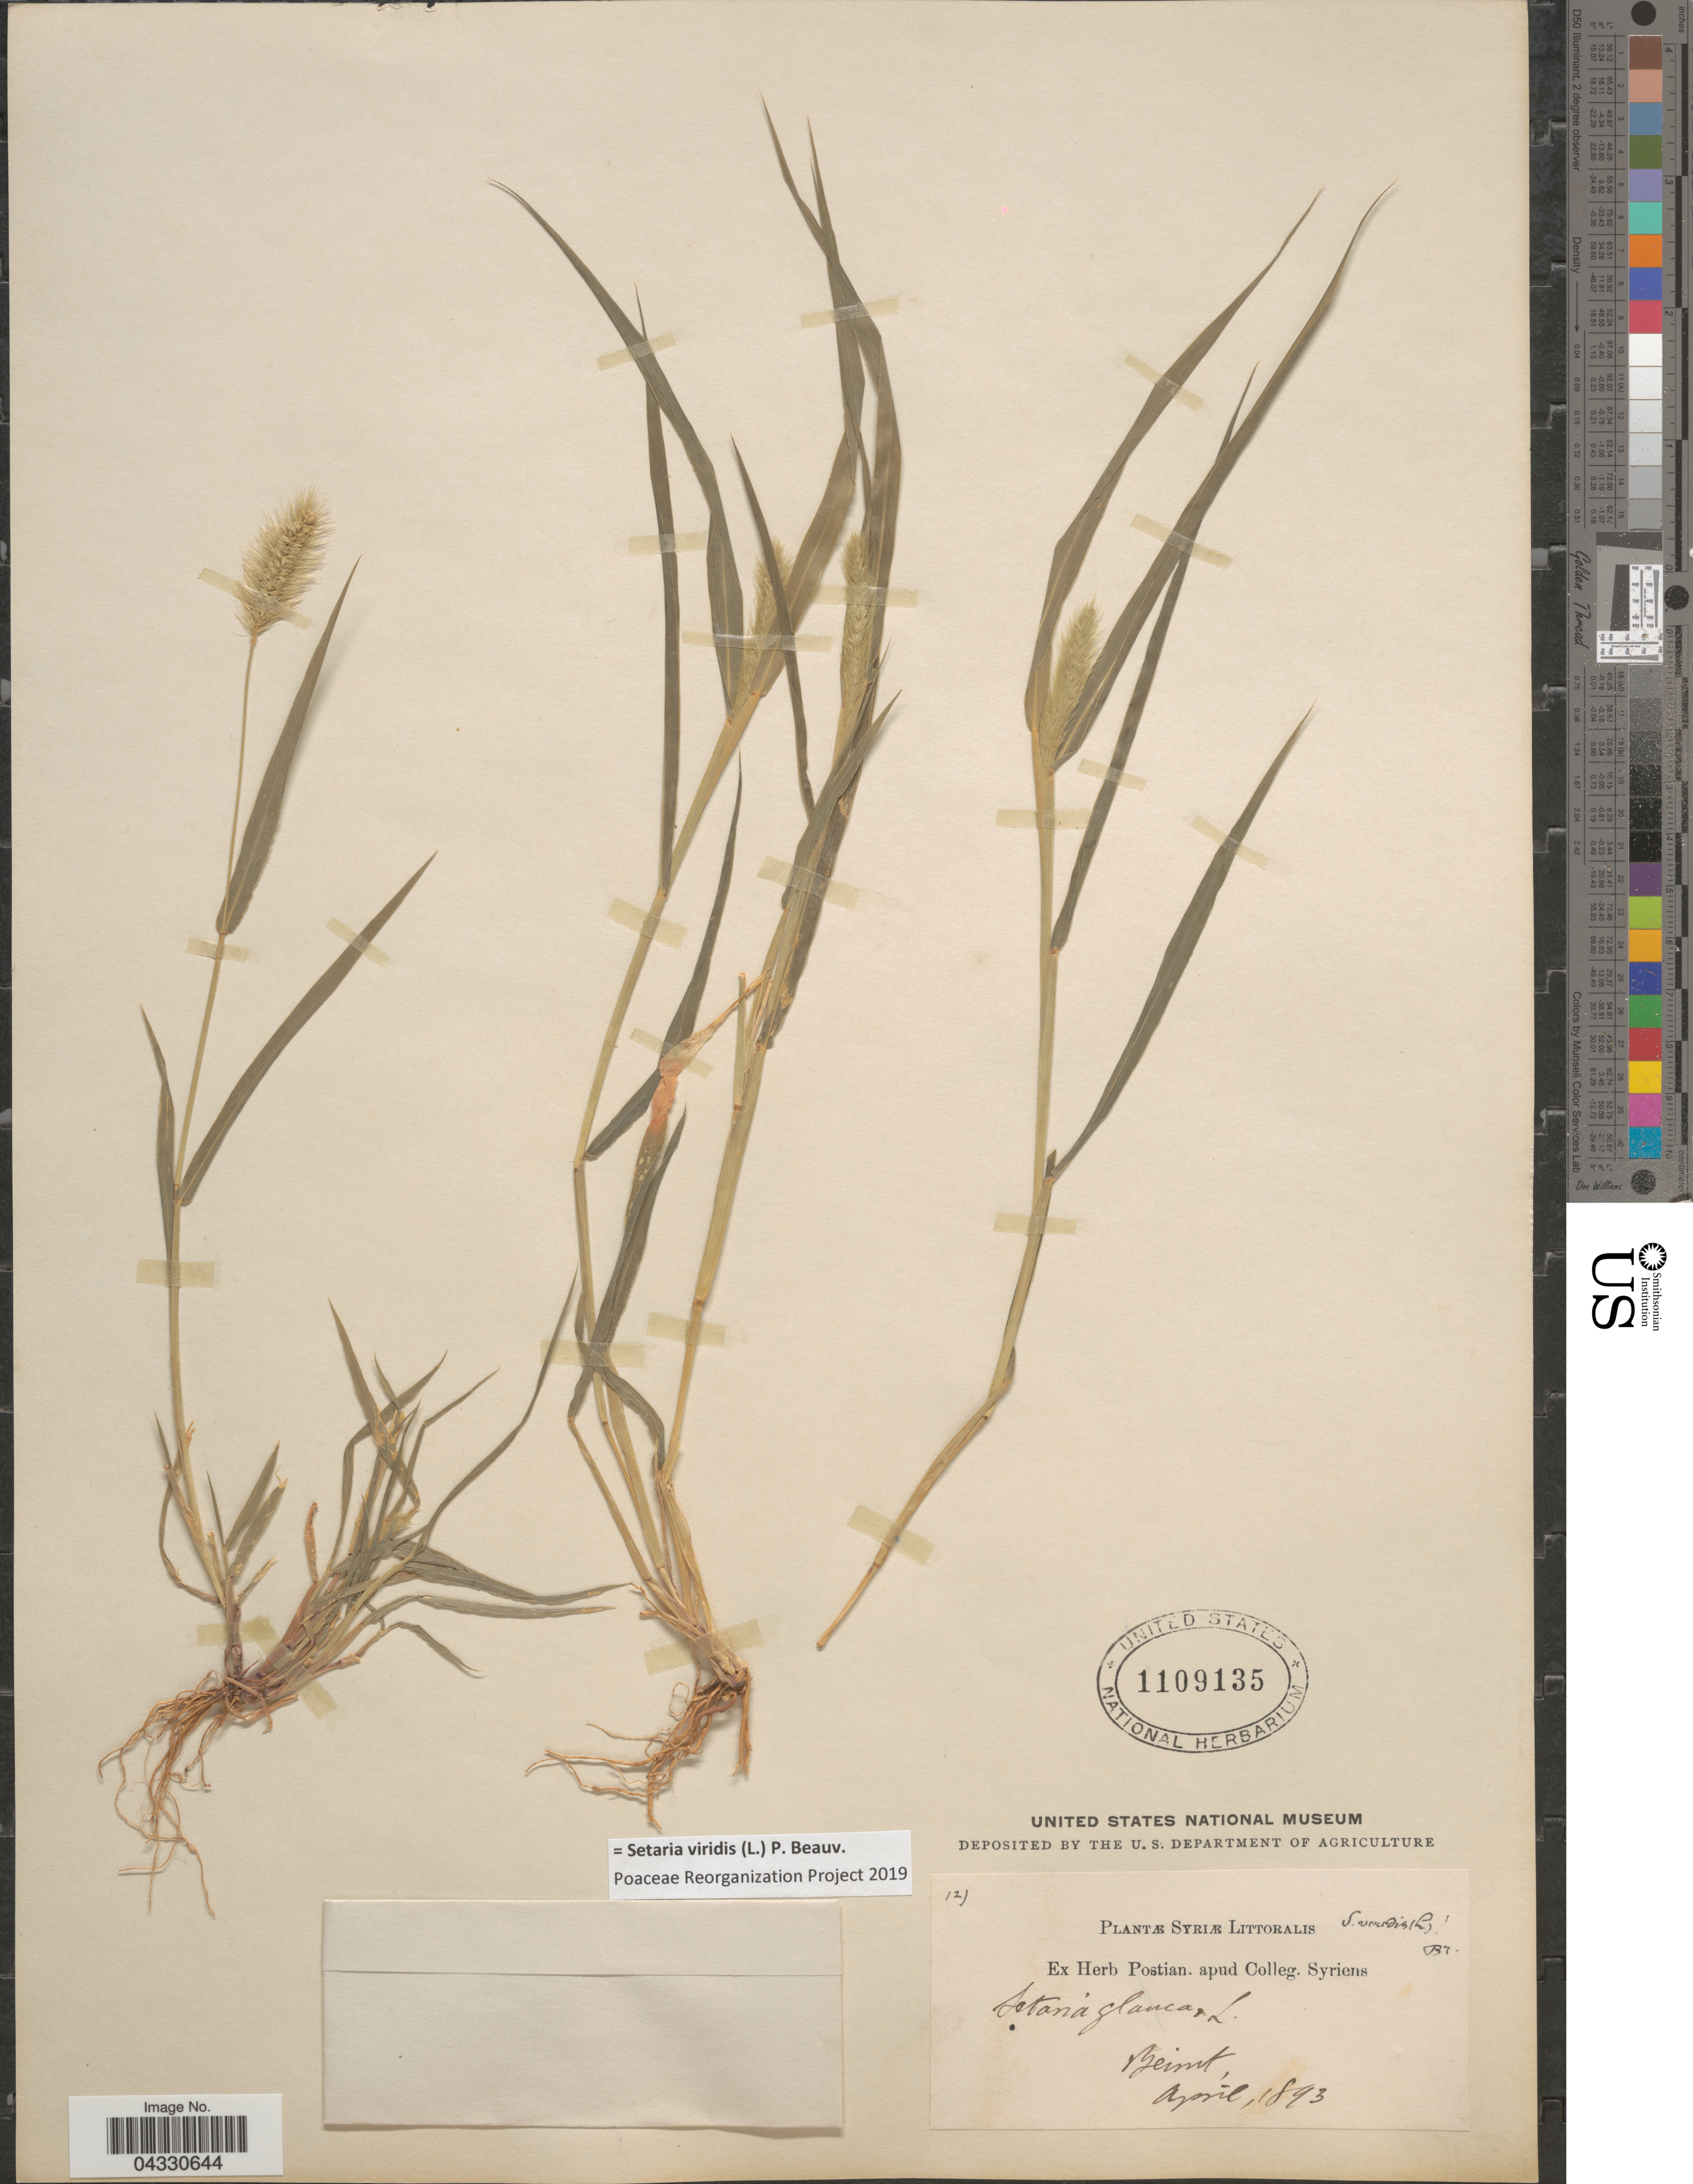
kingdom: Plantae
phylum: Tracheophyta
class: Liliopsida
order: Poales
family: Poaceae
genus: Setaria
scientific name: Setaria viridis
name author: (L.) P. Beauv.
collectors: ex herb. Postian. apud Colleg. Syriens. Protest. USE "Fannie P. A. Shepard" (10308853) AS PRIMARY COLLECTOR INSTEAD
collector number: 12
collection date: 1893-04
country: Lebanon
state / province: Beyrouth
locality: Syriæ Littoralis. Beirut.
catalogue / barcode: US 1109135